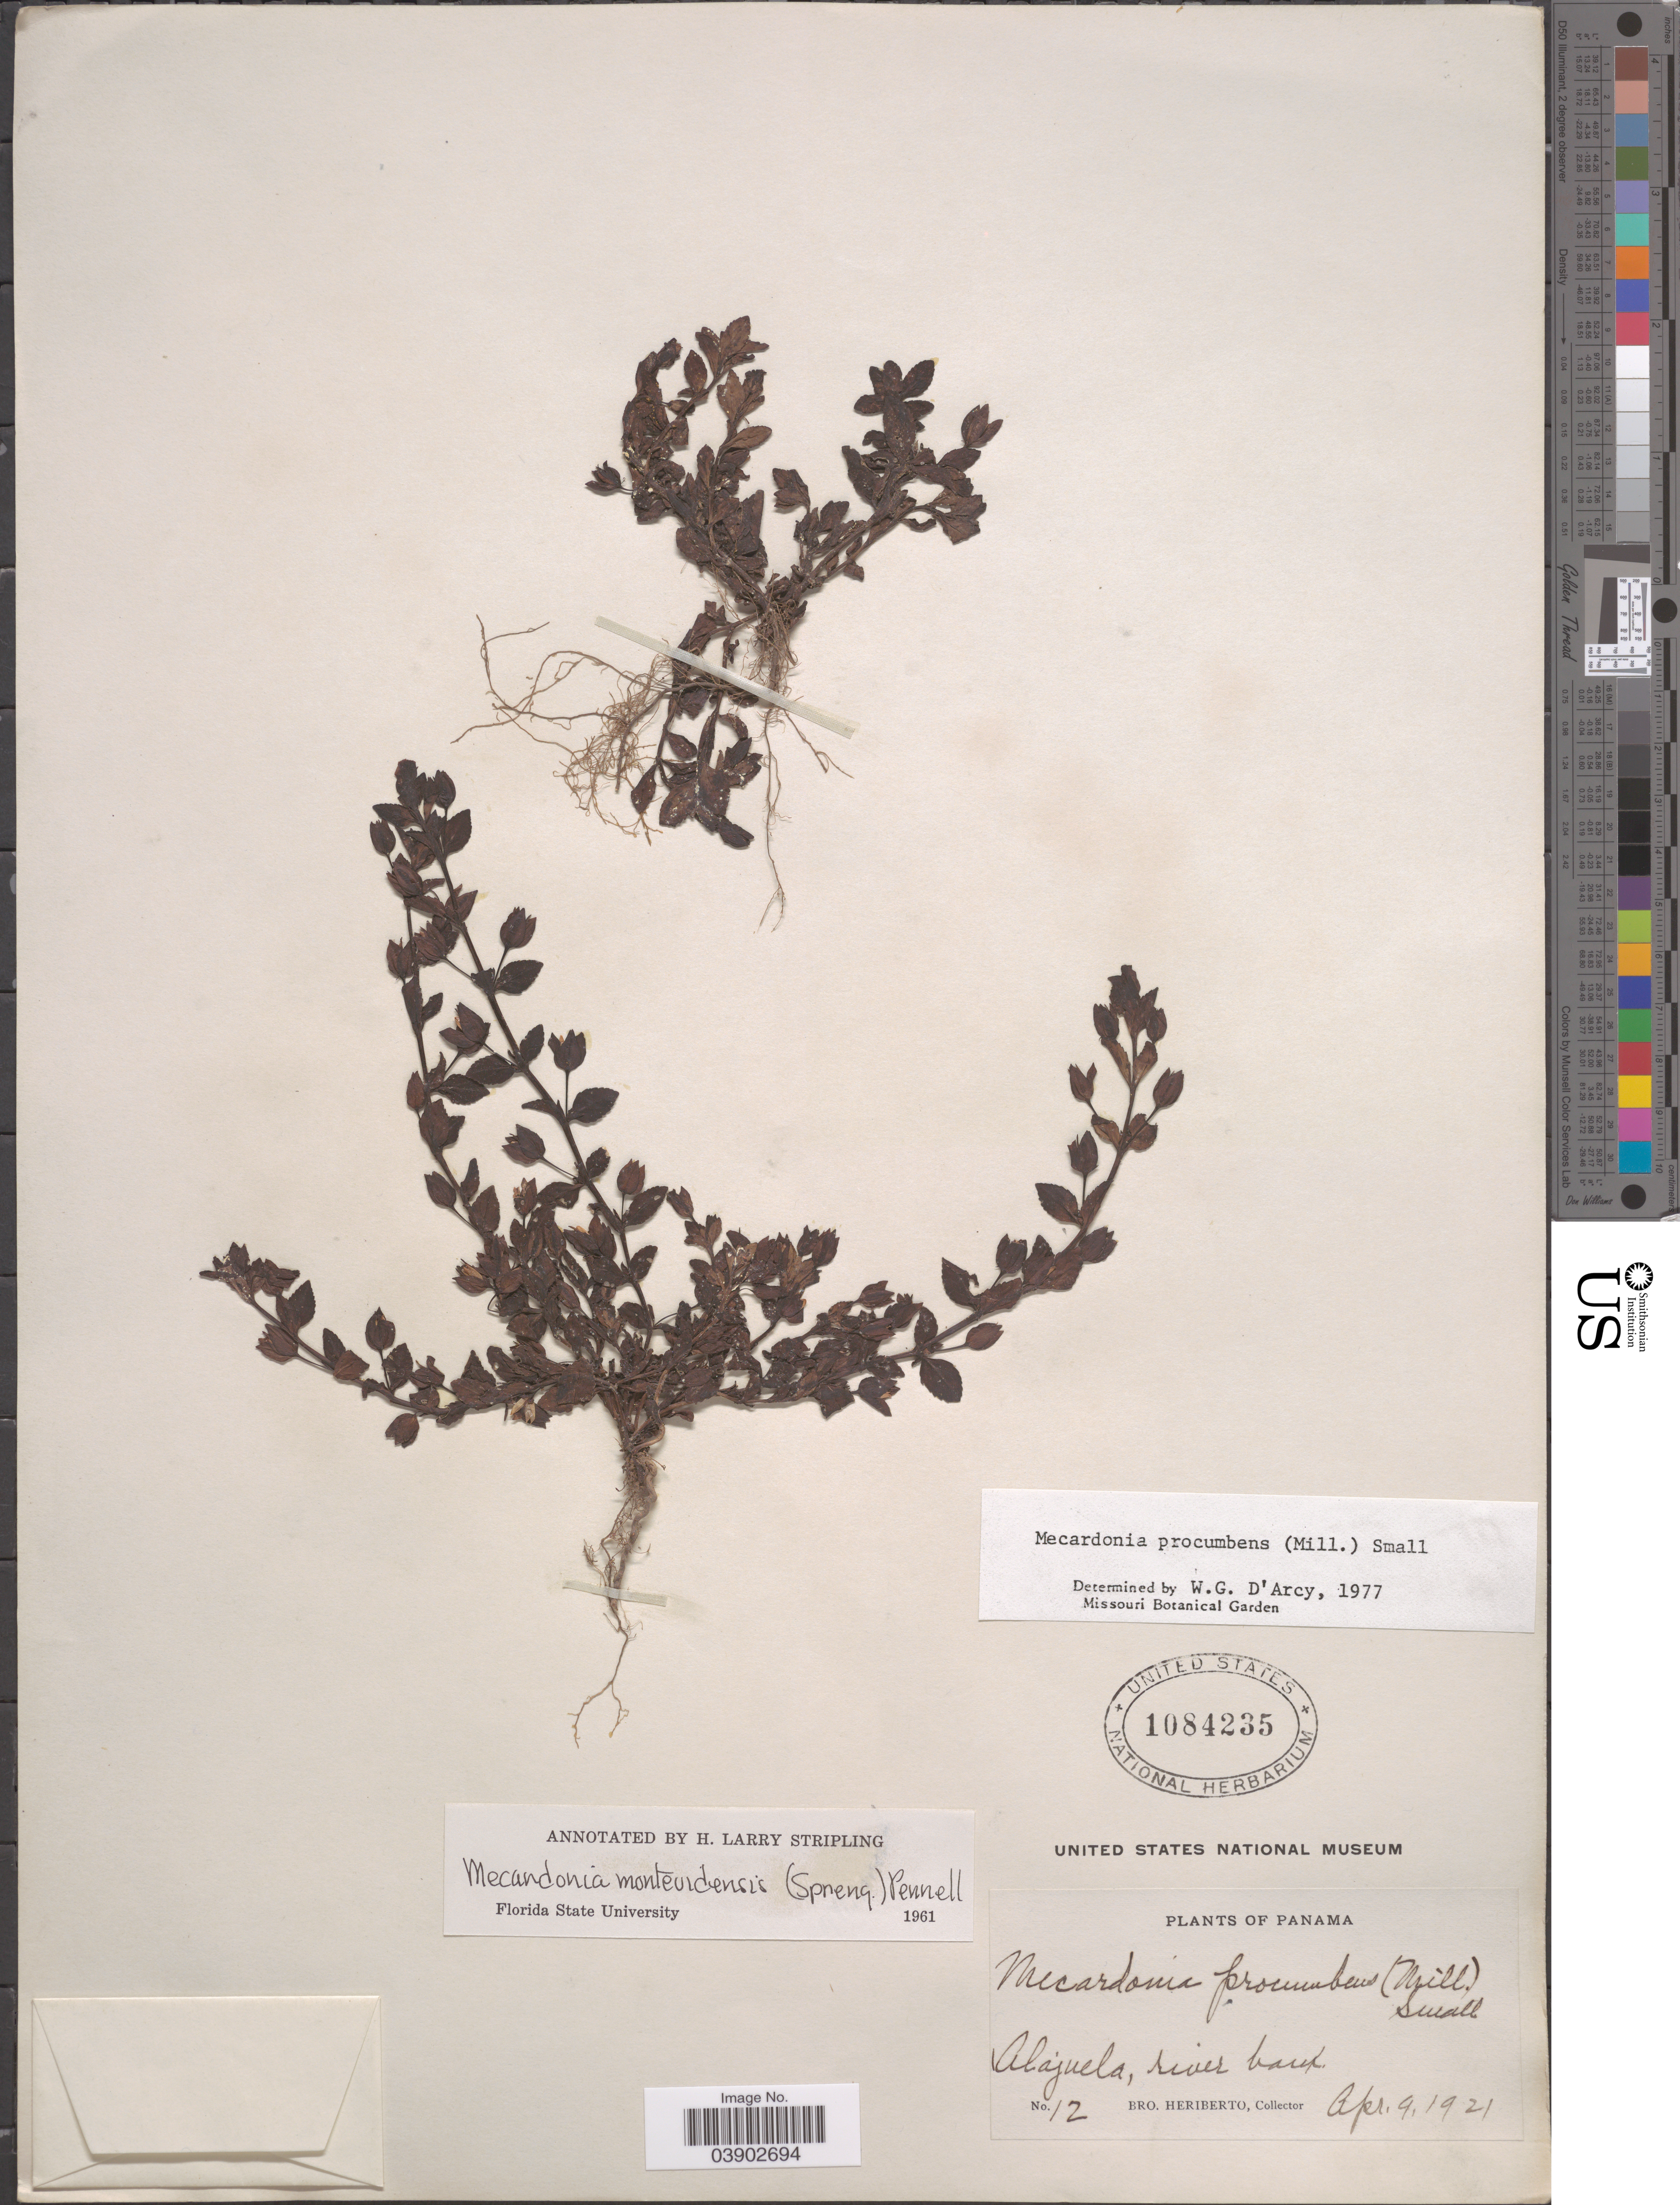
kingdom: Plantae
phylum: Tracheophyta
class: Magnoliopsida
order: Lamiales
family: Plantaginaceae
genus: Mecardonia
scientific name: Mecardonia procumbens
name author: (Mill.) Small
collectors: B. Heriberto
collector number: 12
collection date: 1921-04-09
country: Panama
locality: Alajuela, river bank.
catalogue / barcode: US 1084235